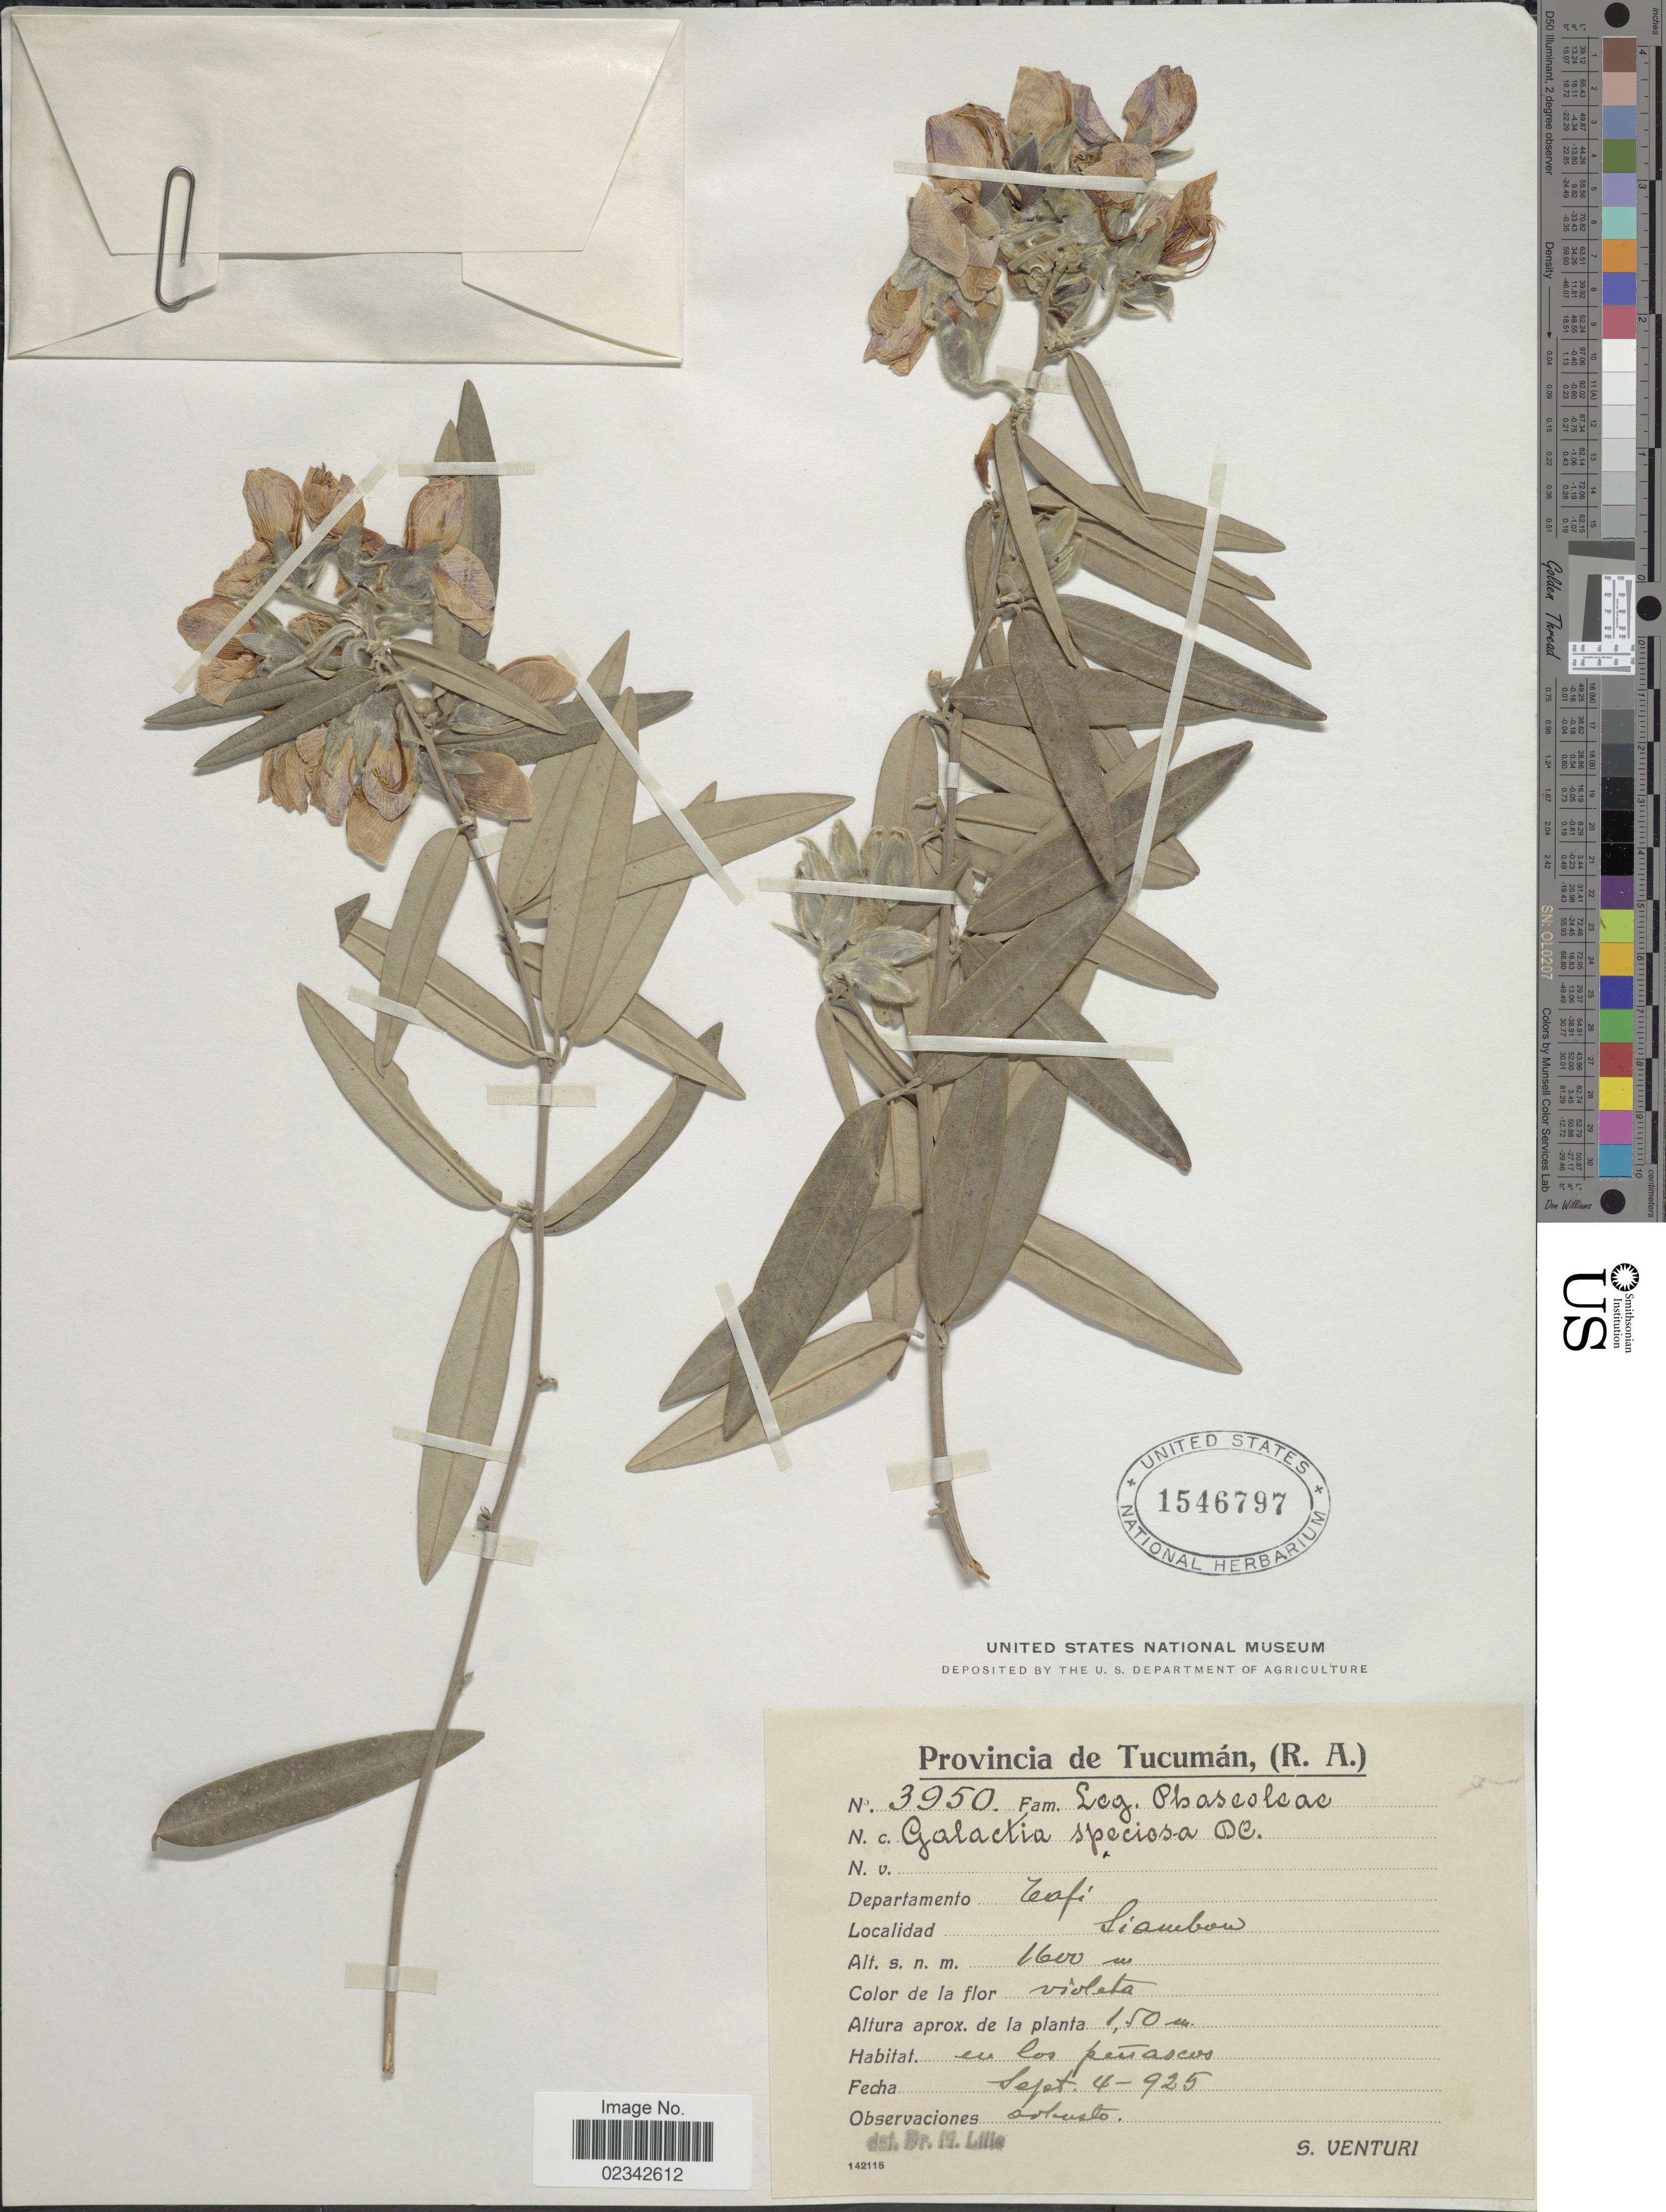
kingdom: Plantae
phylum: Tracheophyta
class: Magnoliopsida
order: Fabales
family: Fabaceae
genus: Collaea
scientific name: Collaea speciosa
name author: (Loisel.) DC.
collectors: S. Venturi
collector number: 3950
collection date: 1925-09-04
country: Argentina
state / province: Tucuman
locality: Departamento Tafi, Siambon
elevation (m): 1600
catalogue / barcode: US 1546797